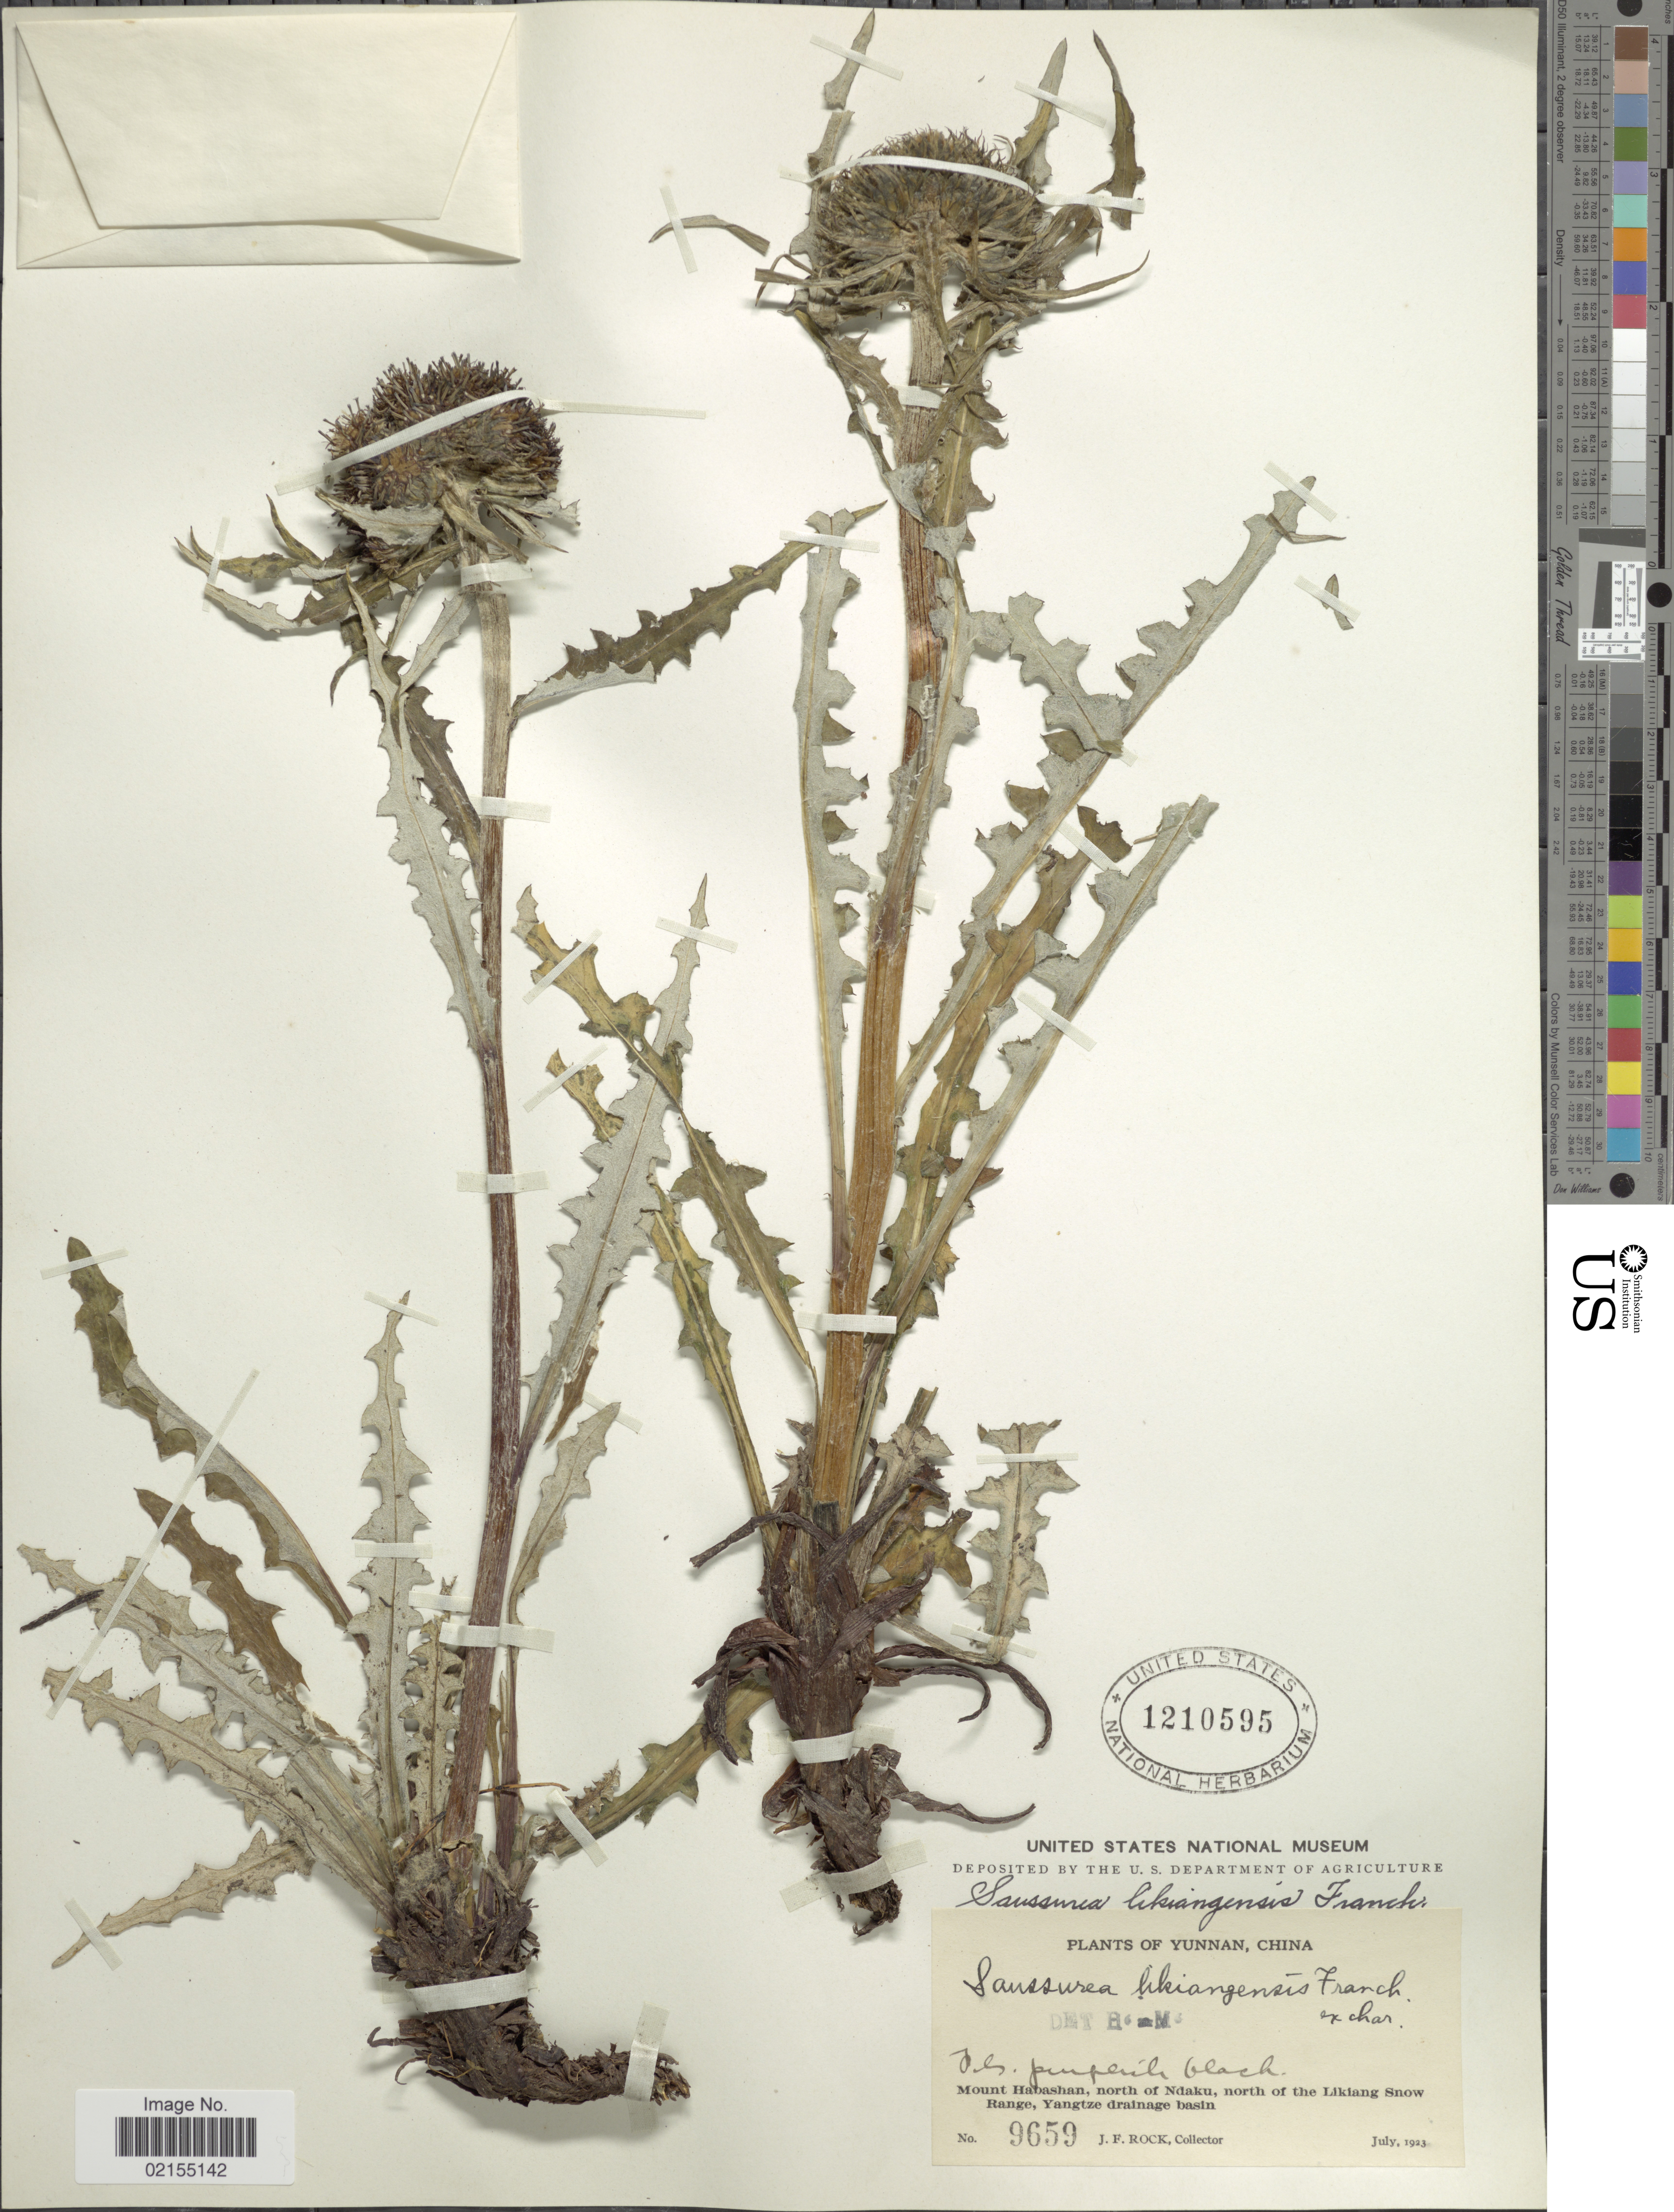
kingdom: Plantae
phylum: Tracheophyta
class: Magnoliopsida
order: Asterales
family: Asteraceae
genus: Saussurea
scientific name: Saussurea likiangensis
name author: Franch.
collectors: J. Rock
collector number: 9659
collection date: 1923-07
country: China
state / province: Yunnan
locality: Mount Habashan, north of Ndaku, north of the Likiang Snow Range, Yangtze drainage basin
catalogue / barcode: US 1210595